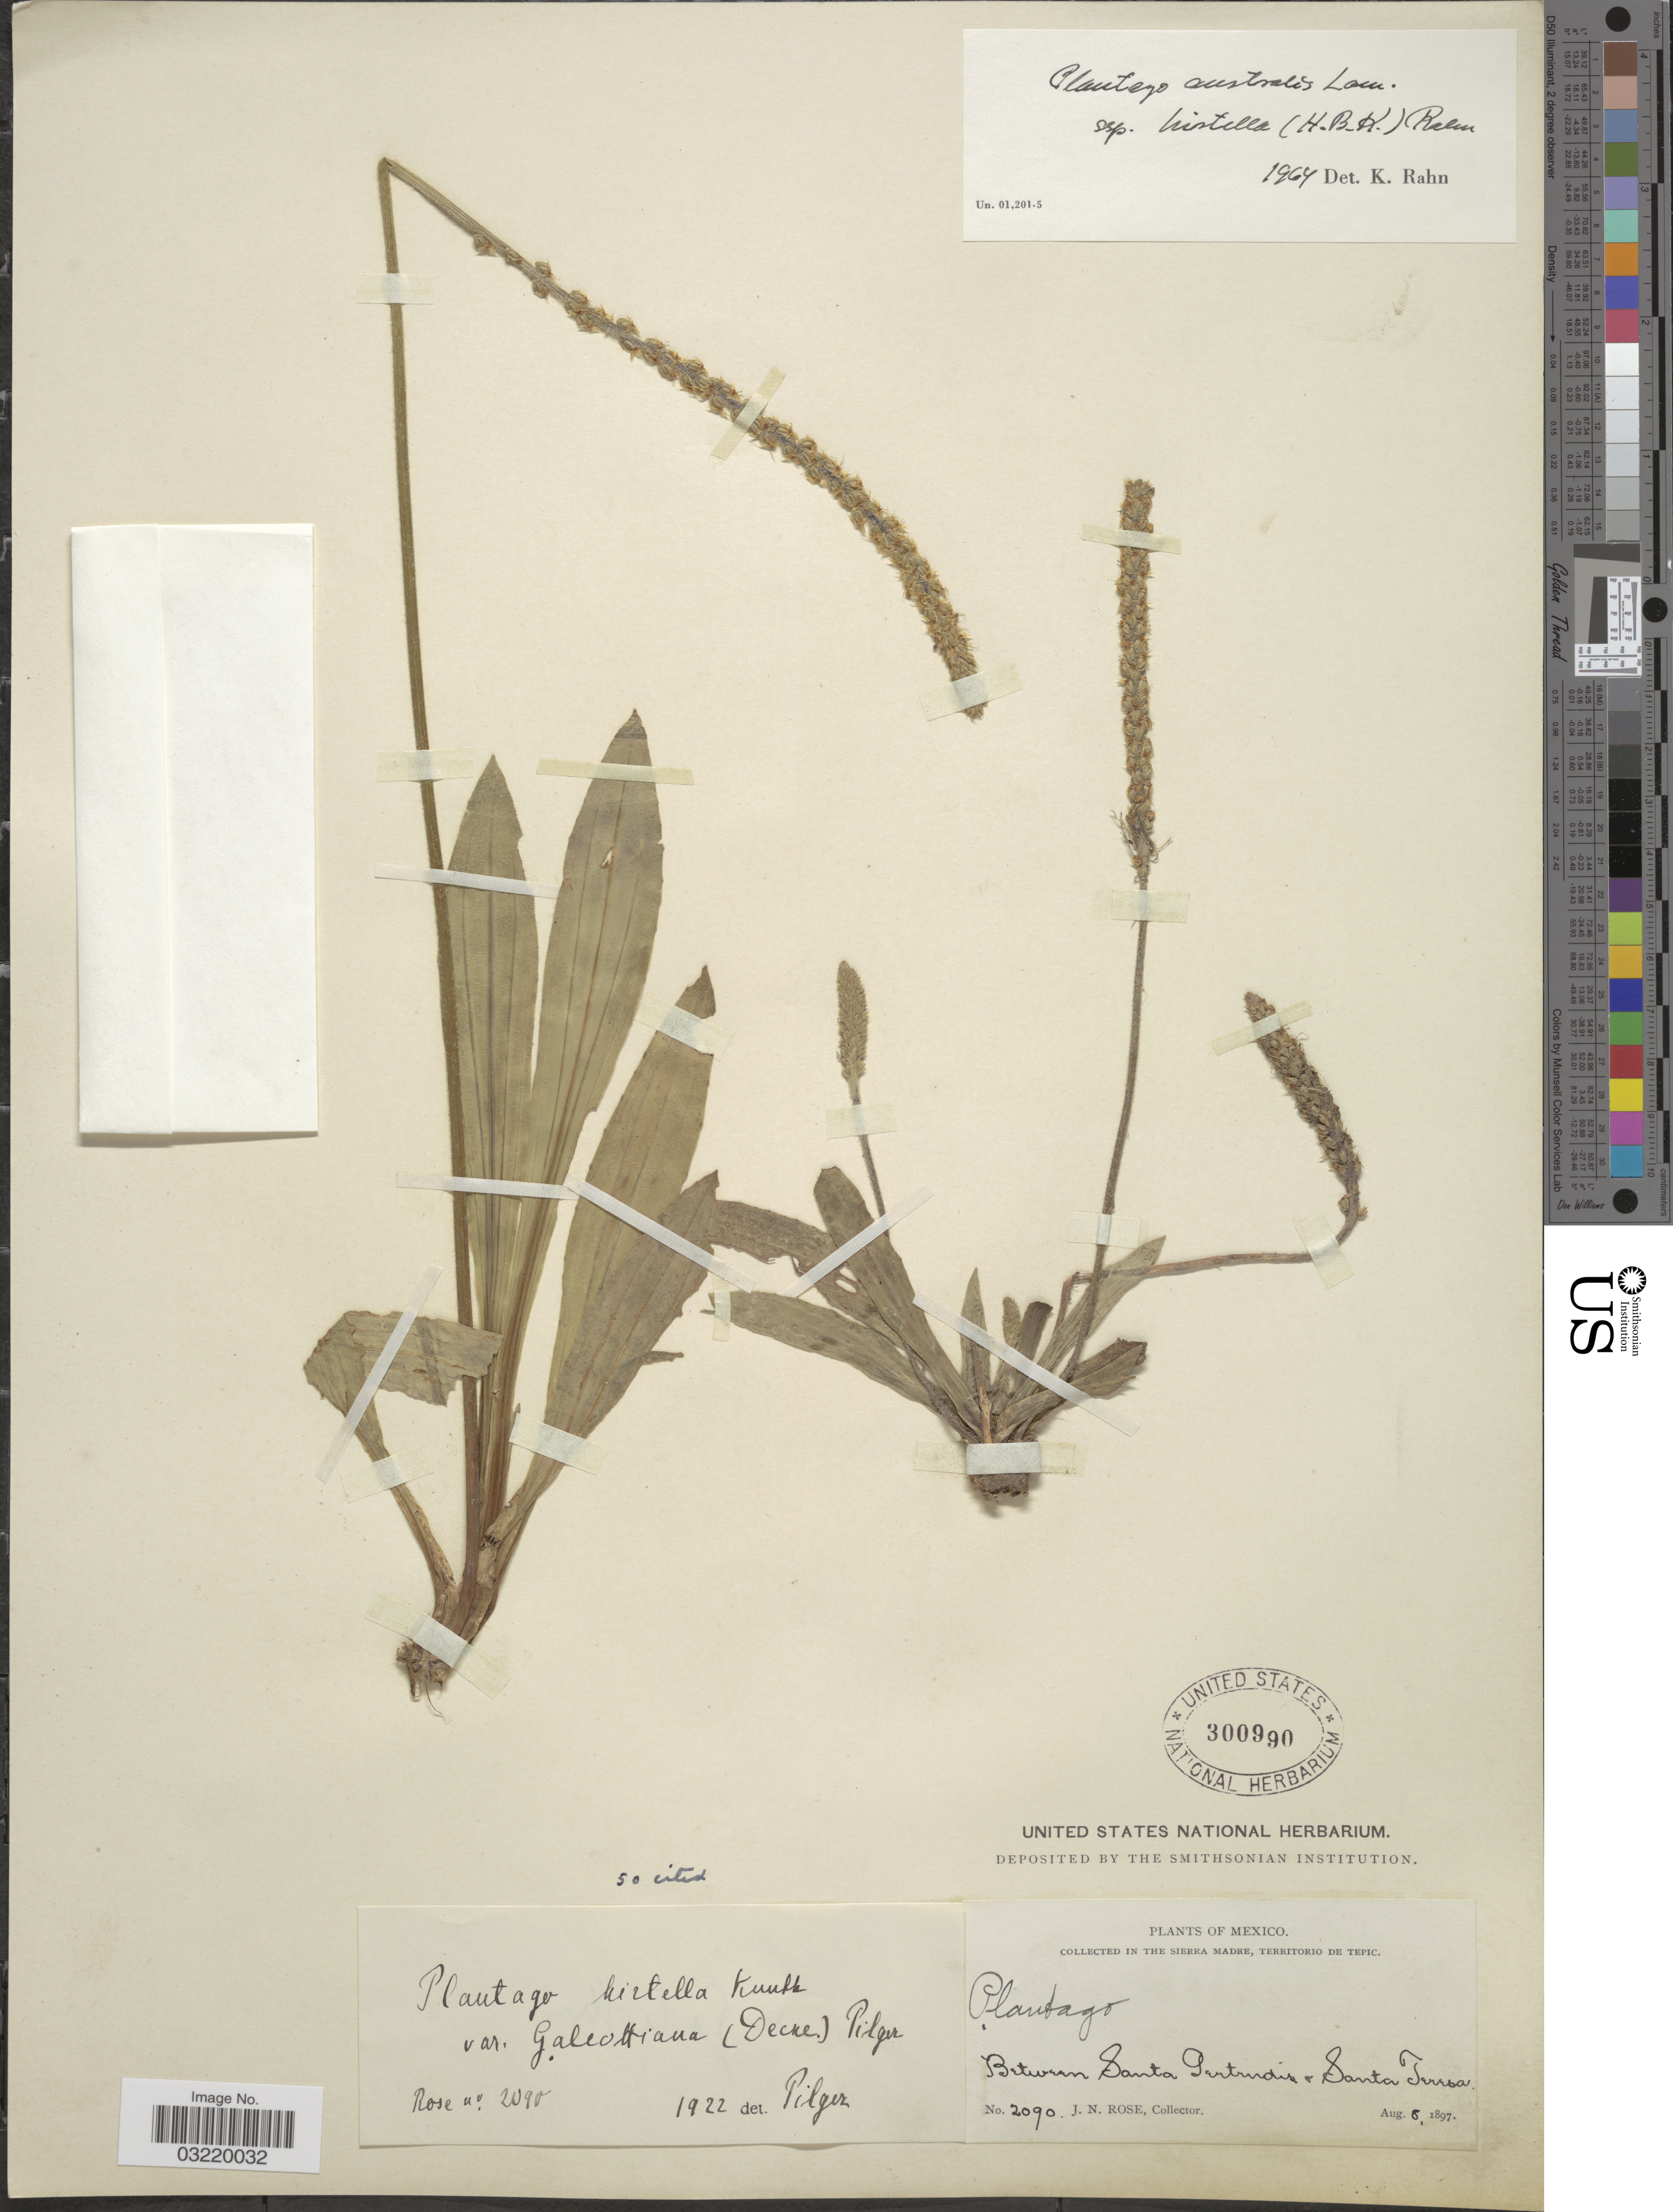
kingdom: Plantae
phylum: Tracheophyta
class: Magnoliopsida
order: Lamiales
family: Plantaginaceae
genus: Plantago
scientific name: Plantago australis subsp. hirtella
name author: (Kunth) Rahn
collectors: J. N. Rose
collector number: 2090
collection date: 1897-08-08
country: Mexico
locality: Sierra Madre, Territorio de Tepic. Between Santa Gertrudis & Santa Teresa.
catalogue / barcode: US 300990